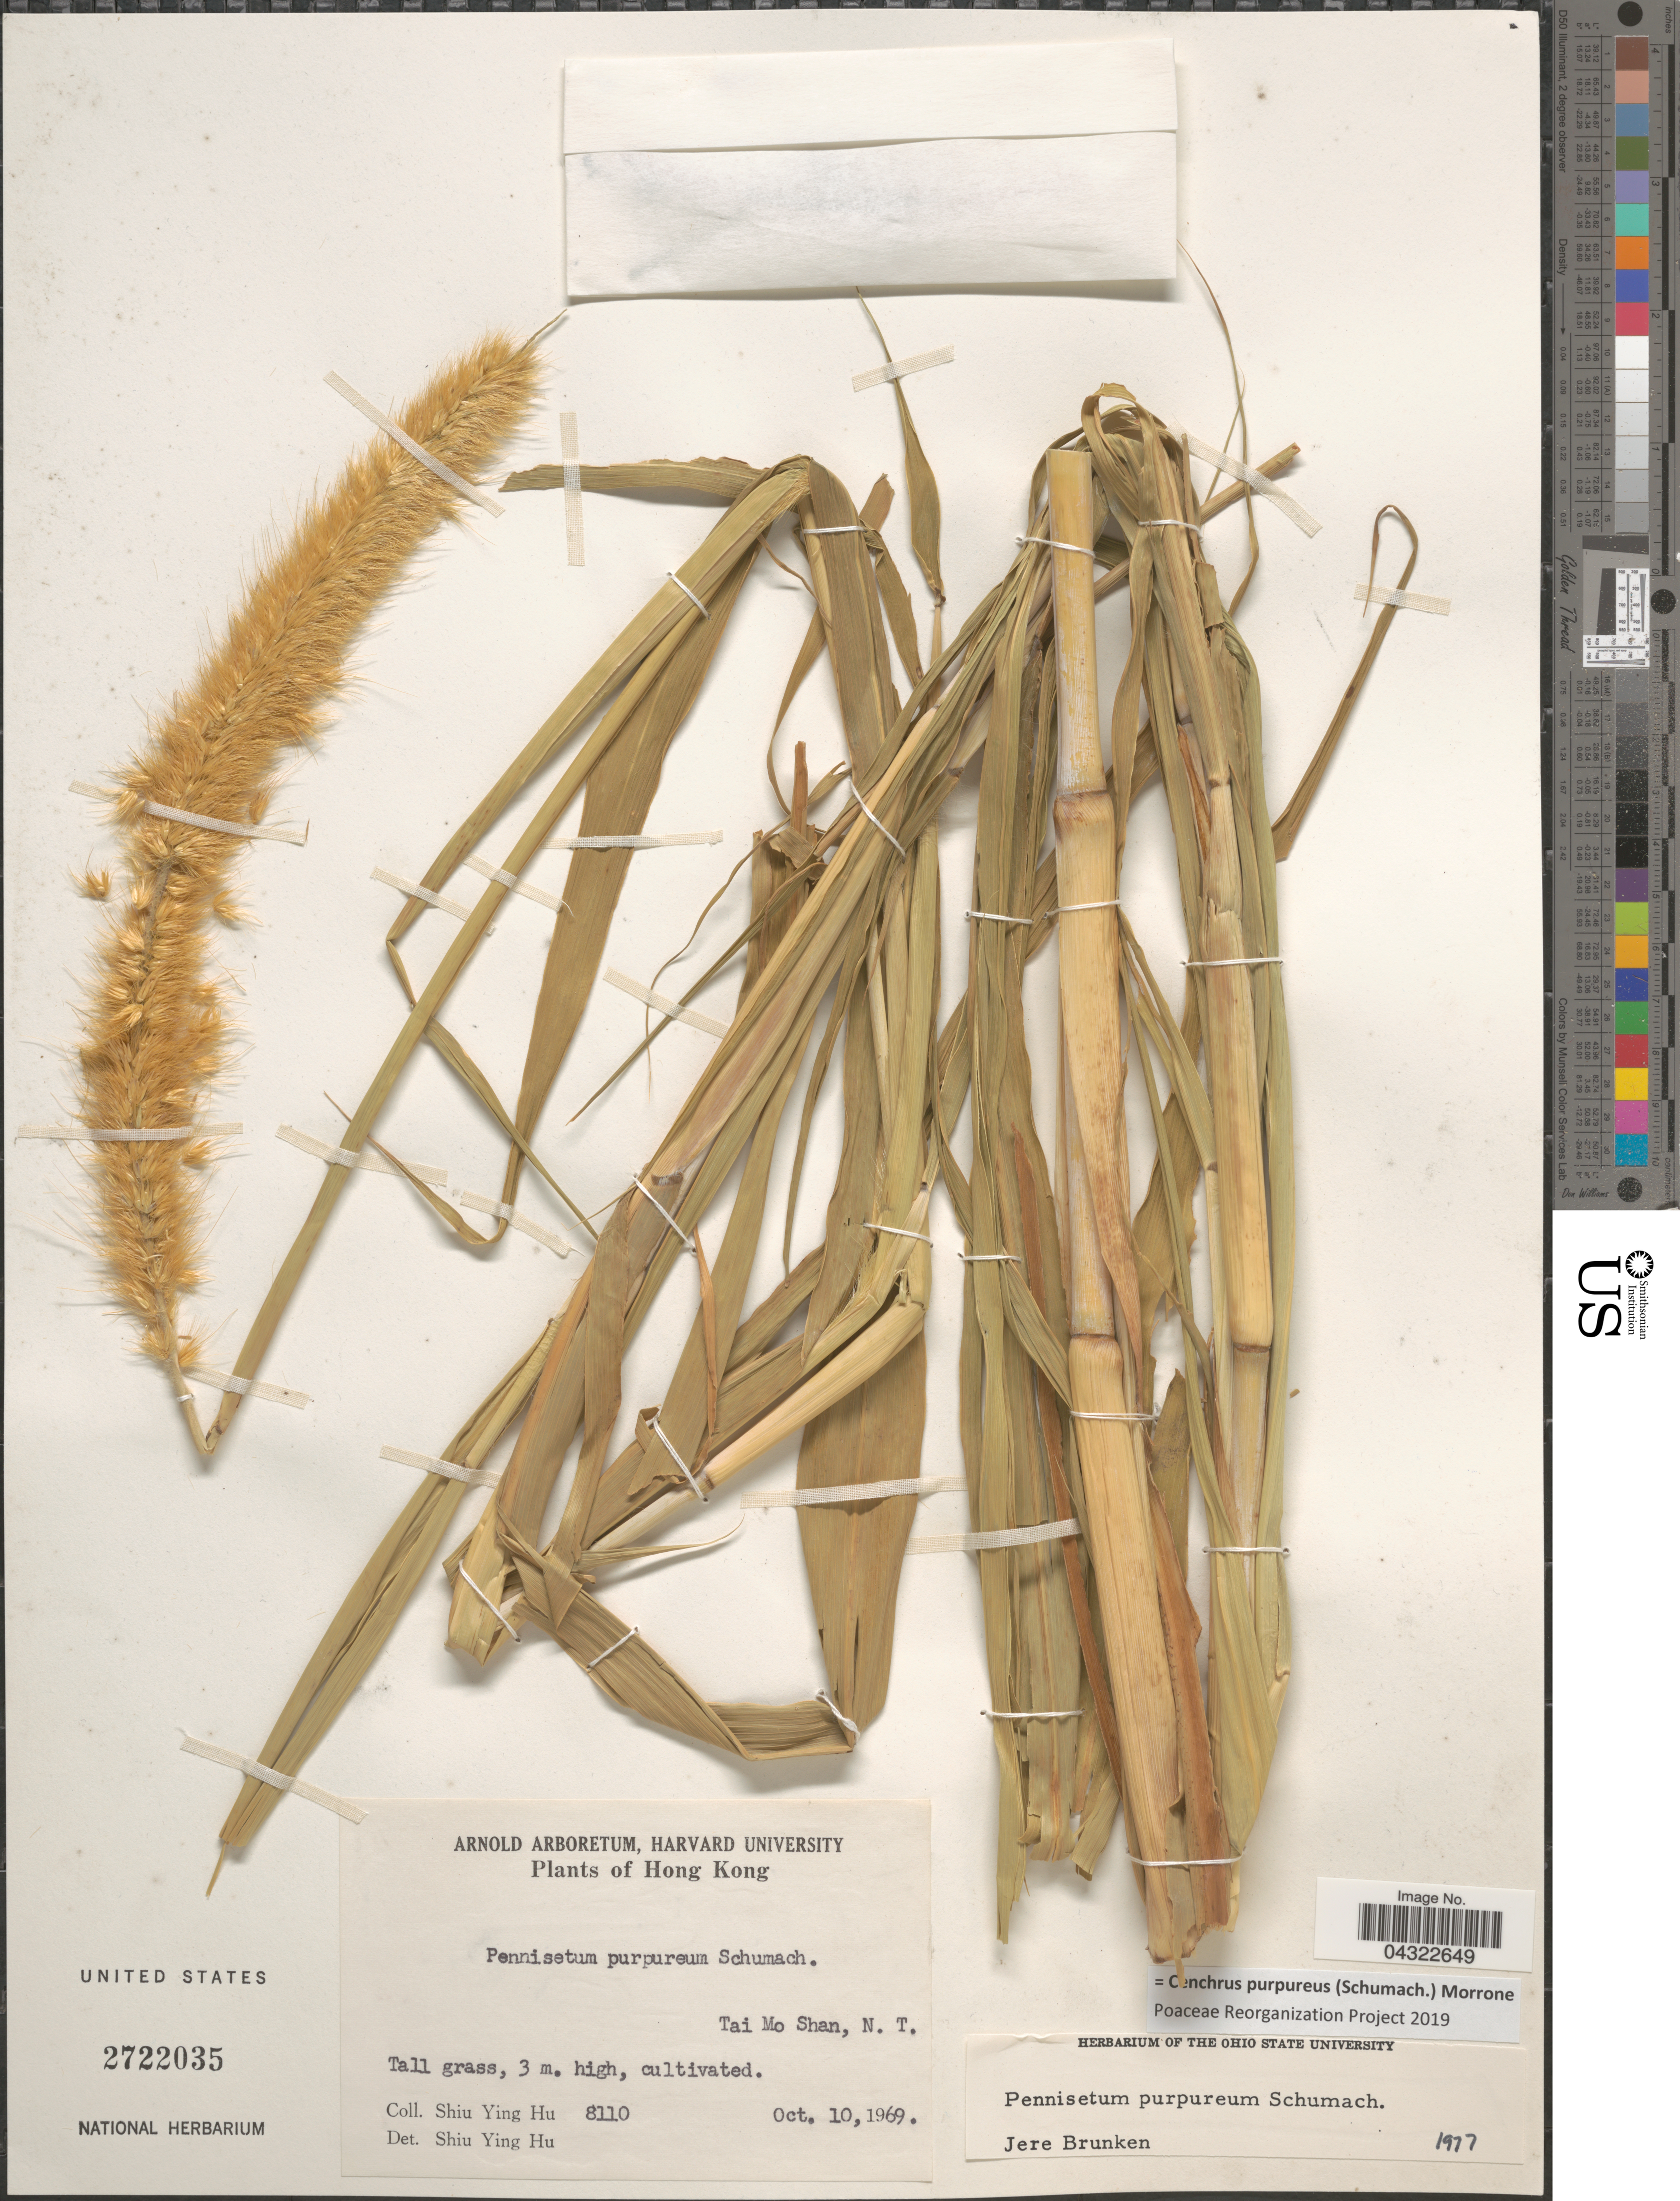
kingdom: Plantae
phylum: Tracheophyta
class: Liliopsida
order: Poales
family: Poaceae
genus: Cenchrus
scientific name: Cenchrus purpureus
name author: (Schumach.) Morrone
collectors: S. Y. Hu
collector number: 8110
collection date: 1969-10-10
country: China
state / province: Hong Kong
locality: Tai Mo Shan, N. T.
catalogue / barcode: US 2722035